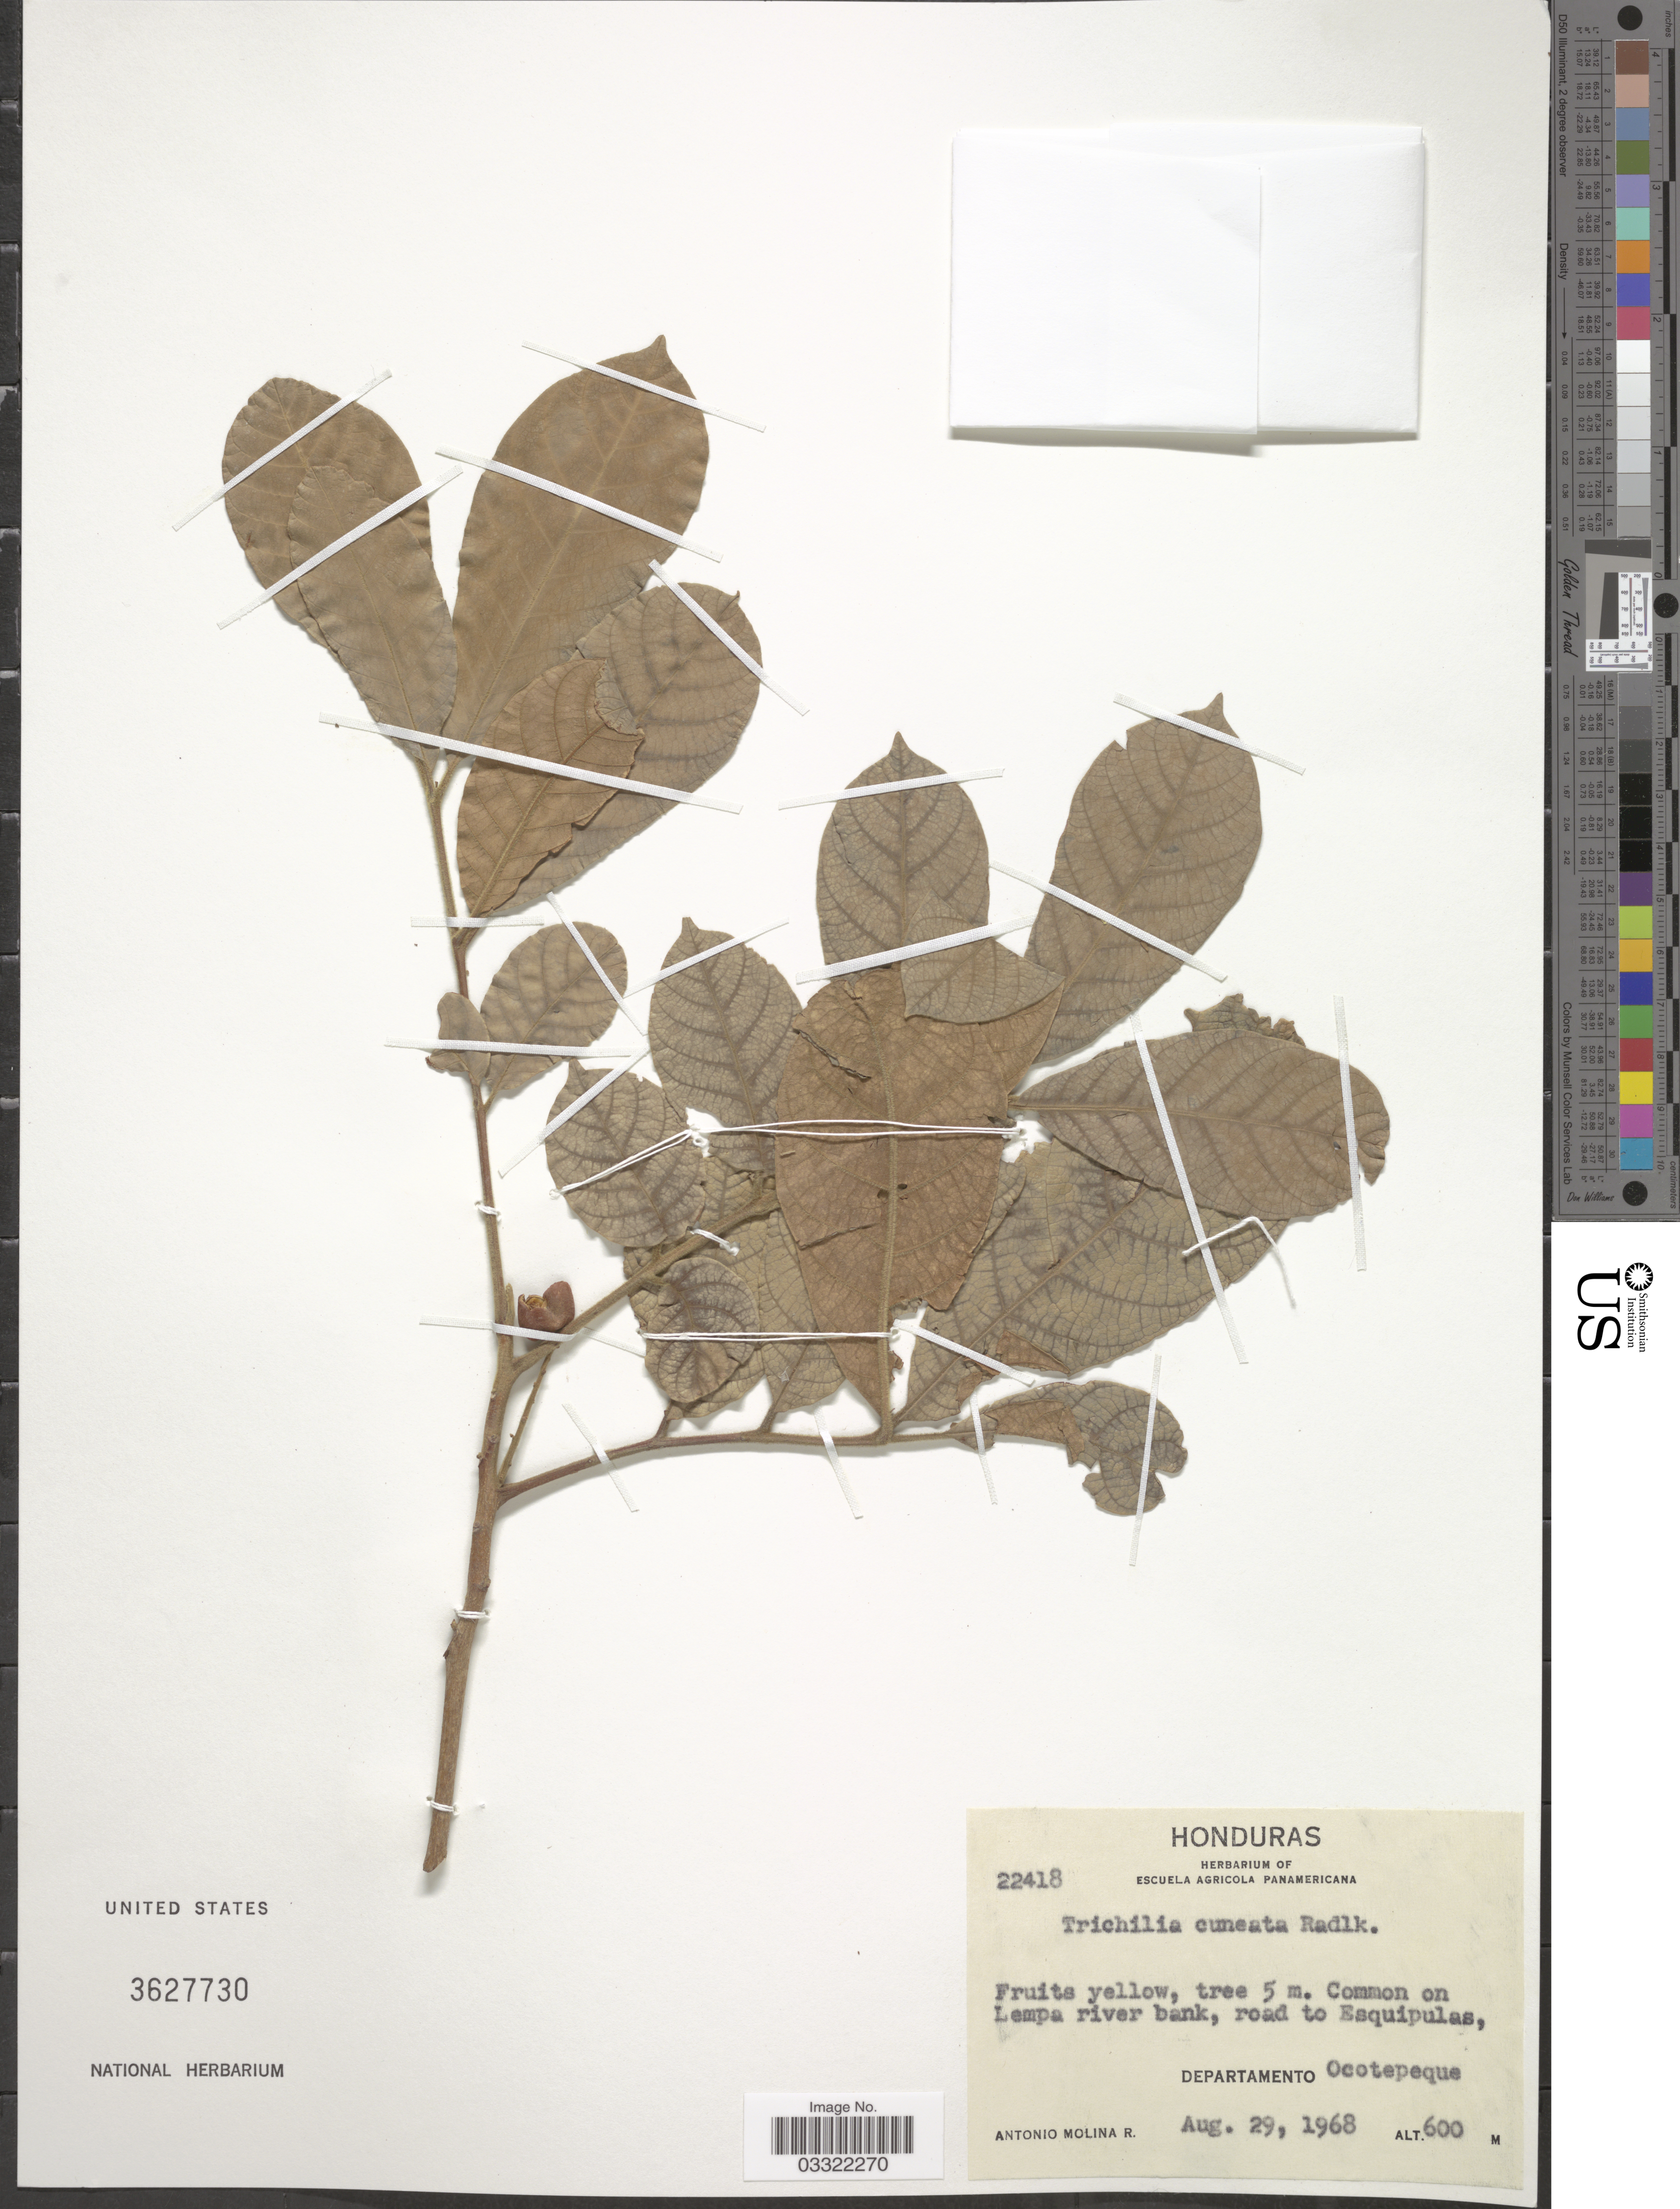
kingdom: Plantae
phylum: Tracheophyta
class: Magnoliopsida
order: Sapindales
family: Meliaceae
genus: Trichilia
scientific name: Trichilia cuneata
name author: Radlk.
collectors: A. Molina R.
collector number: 22418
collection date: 1968-08-29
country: Honduras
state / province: Ocotepeque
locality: Common on Lempa river bank, road to Esquipulas, Departamento Ocotepeque.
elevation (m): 600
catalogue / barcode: US 3627730